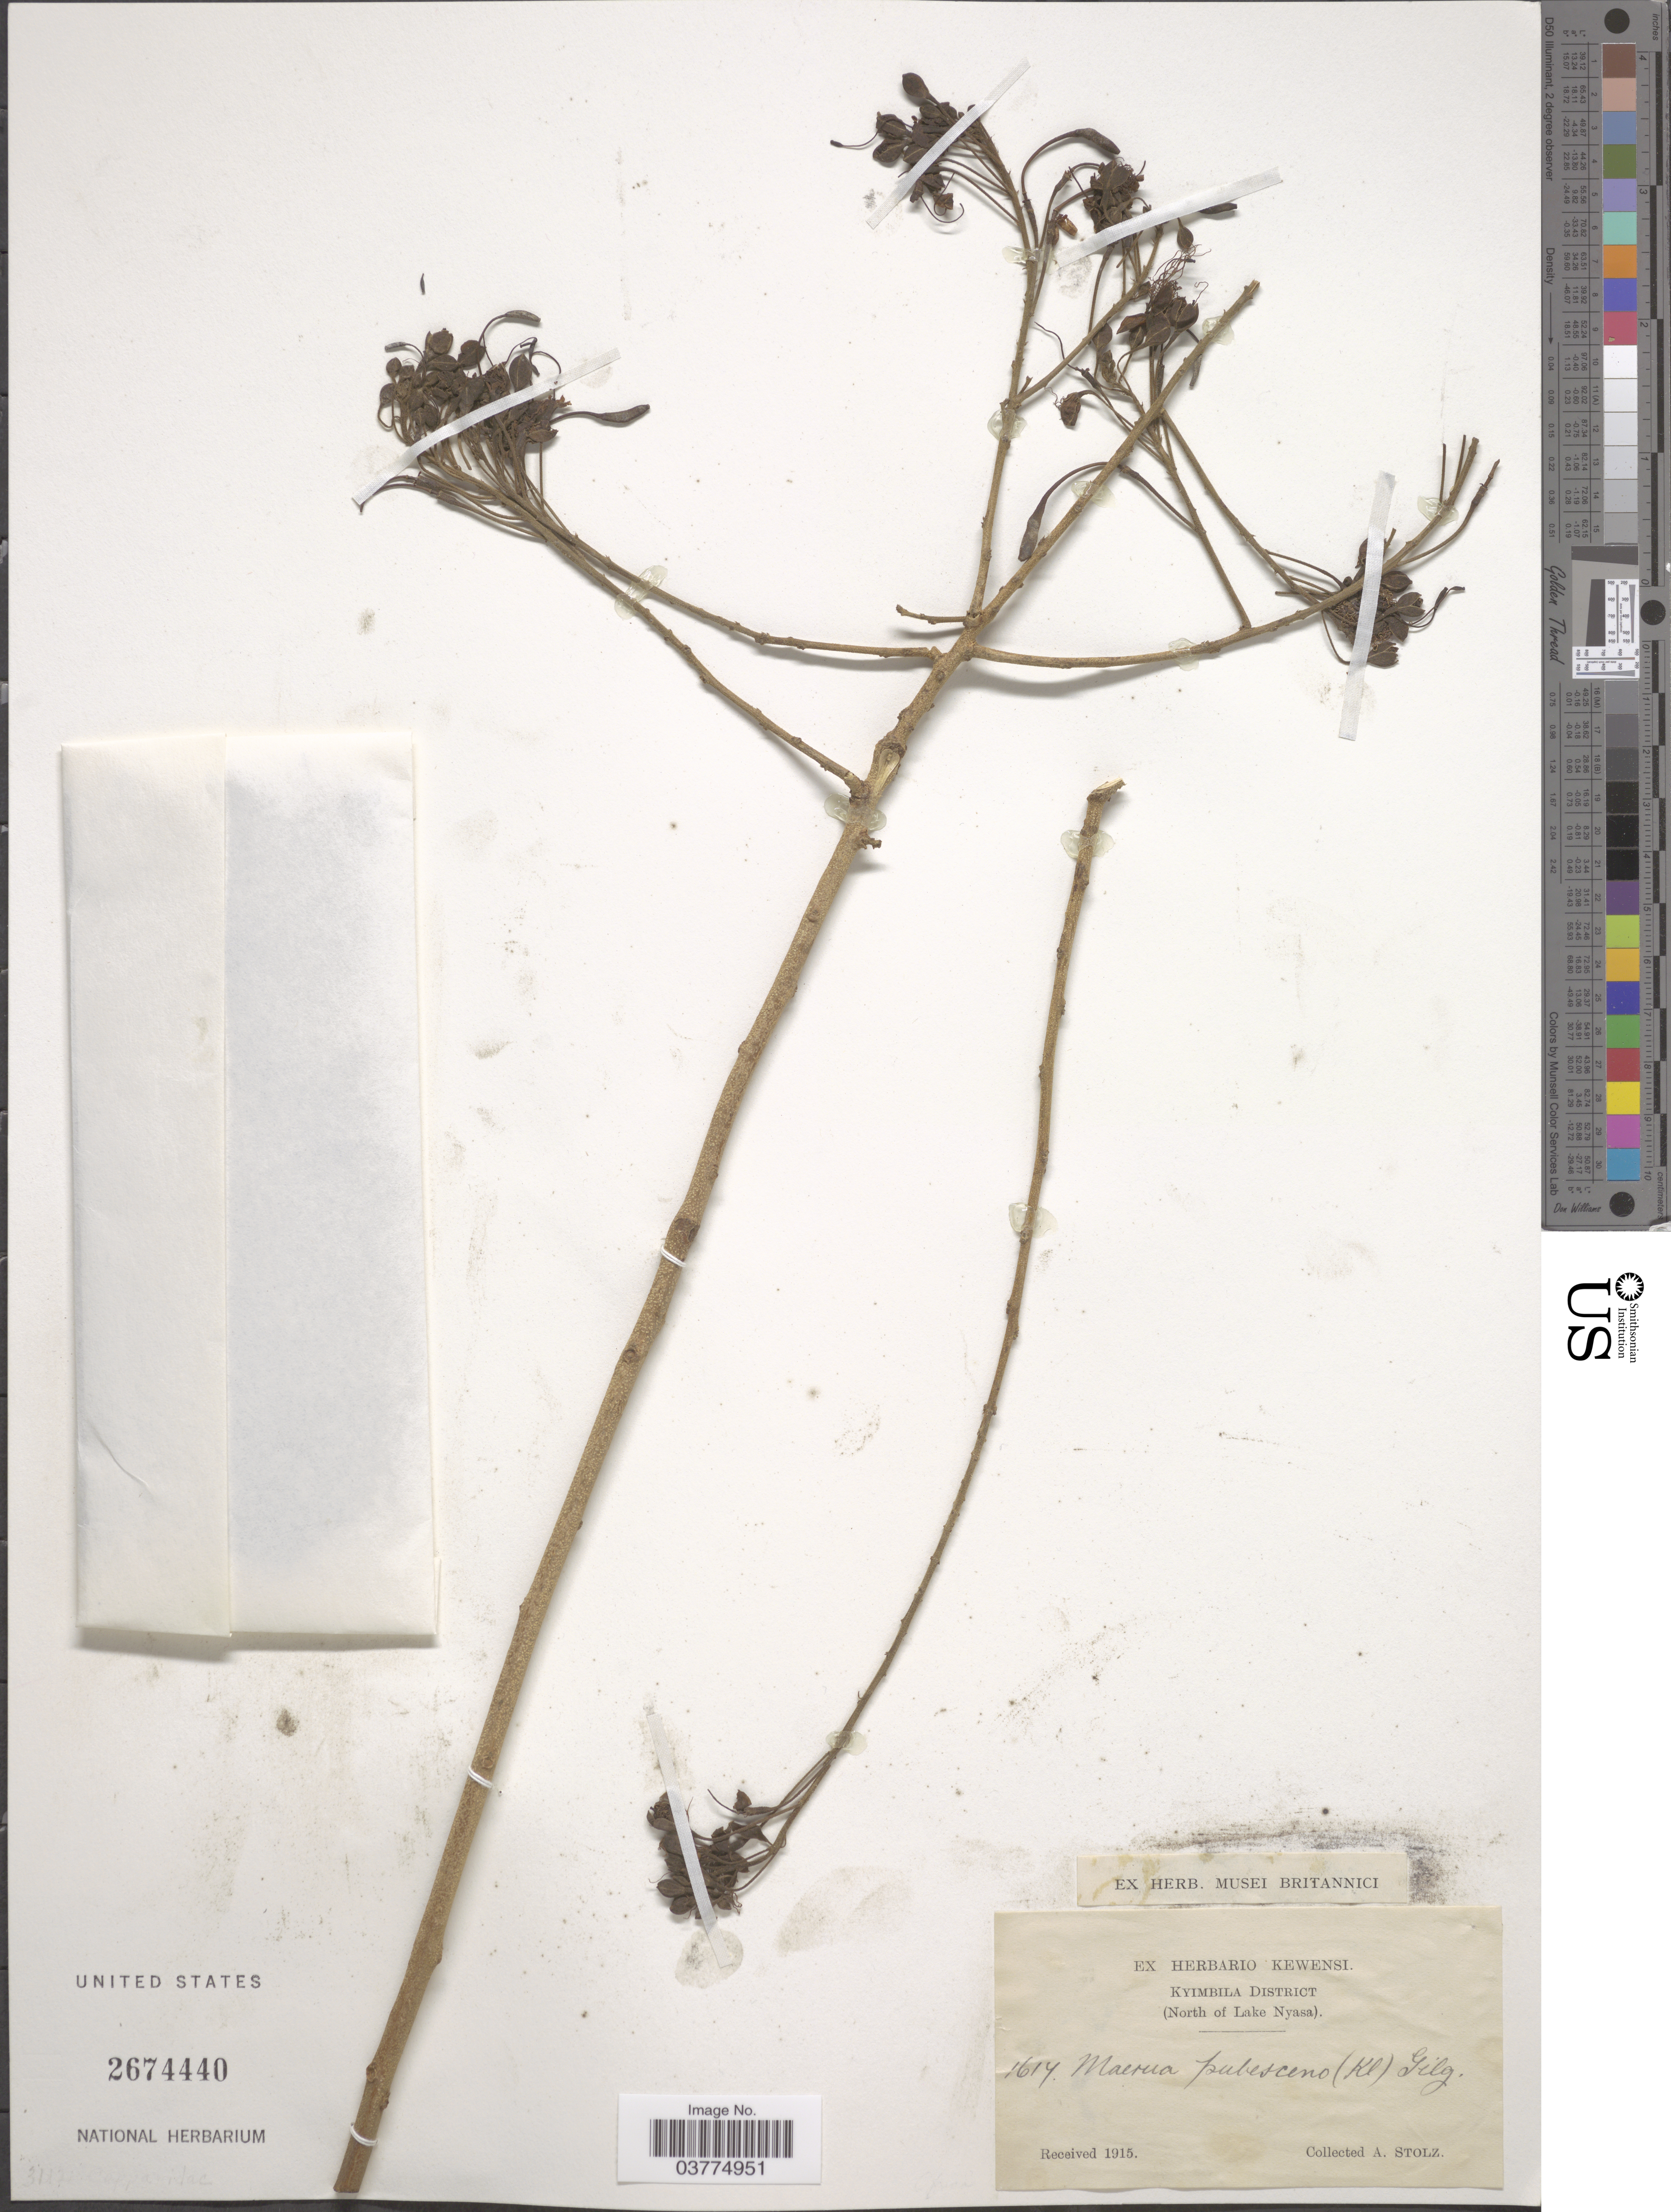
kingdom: Plantae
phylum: Tracheophyta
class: Magnoliopsida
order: Brassicales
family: Capparaceae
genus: Maerua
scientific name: Maerua pubescens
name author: K. Müller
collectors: A. Stolz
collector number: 1614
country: Tanzania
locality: Kyimbila District. (North of Lake Nyasa).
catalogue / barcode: US 2674440